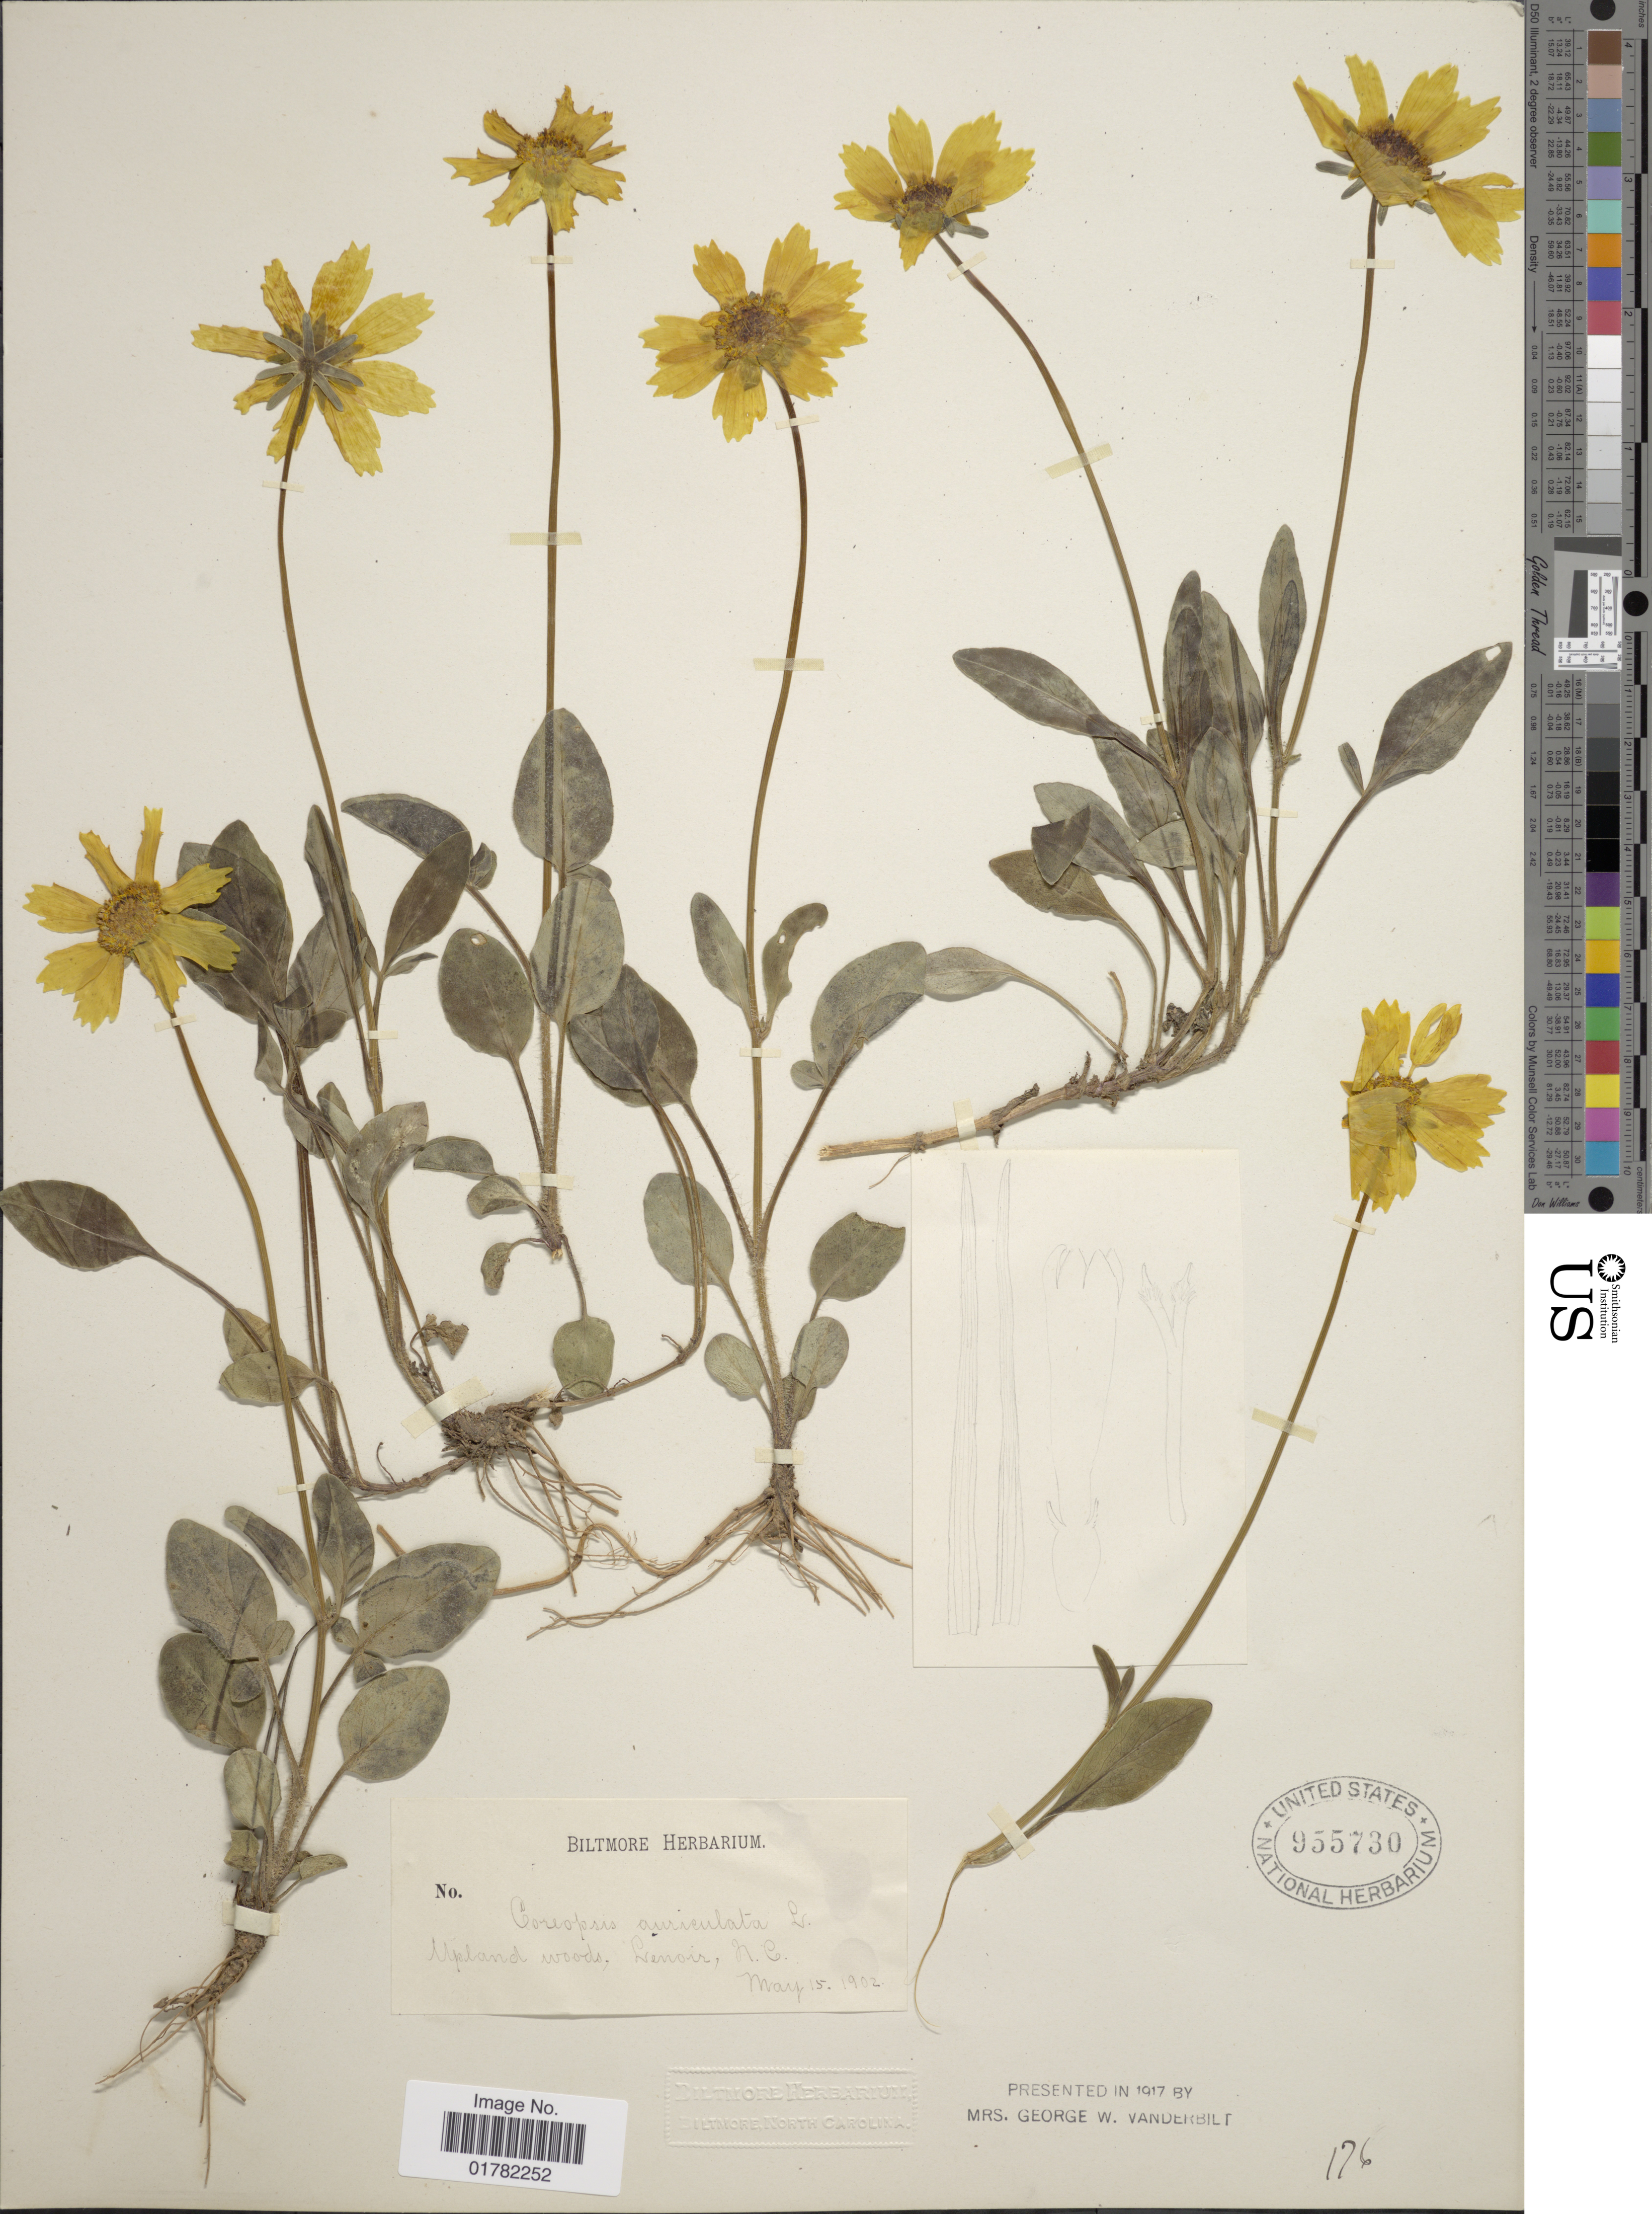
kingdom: Plantae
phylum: Tracheophyta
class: Magnoliopsida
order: Asterales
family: Asteraceae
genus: Coreopsis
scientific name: Coreopsis auriculata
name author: L.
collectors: ex herb. Biltmore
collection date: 1902-05-15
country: United States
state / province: North Carolina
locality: Upland woods, Lenoir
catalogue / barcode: US 955730